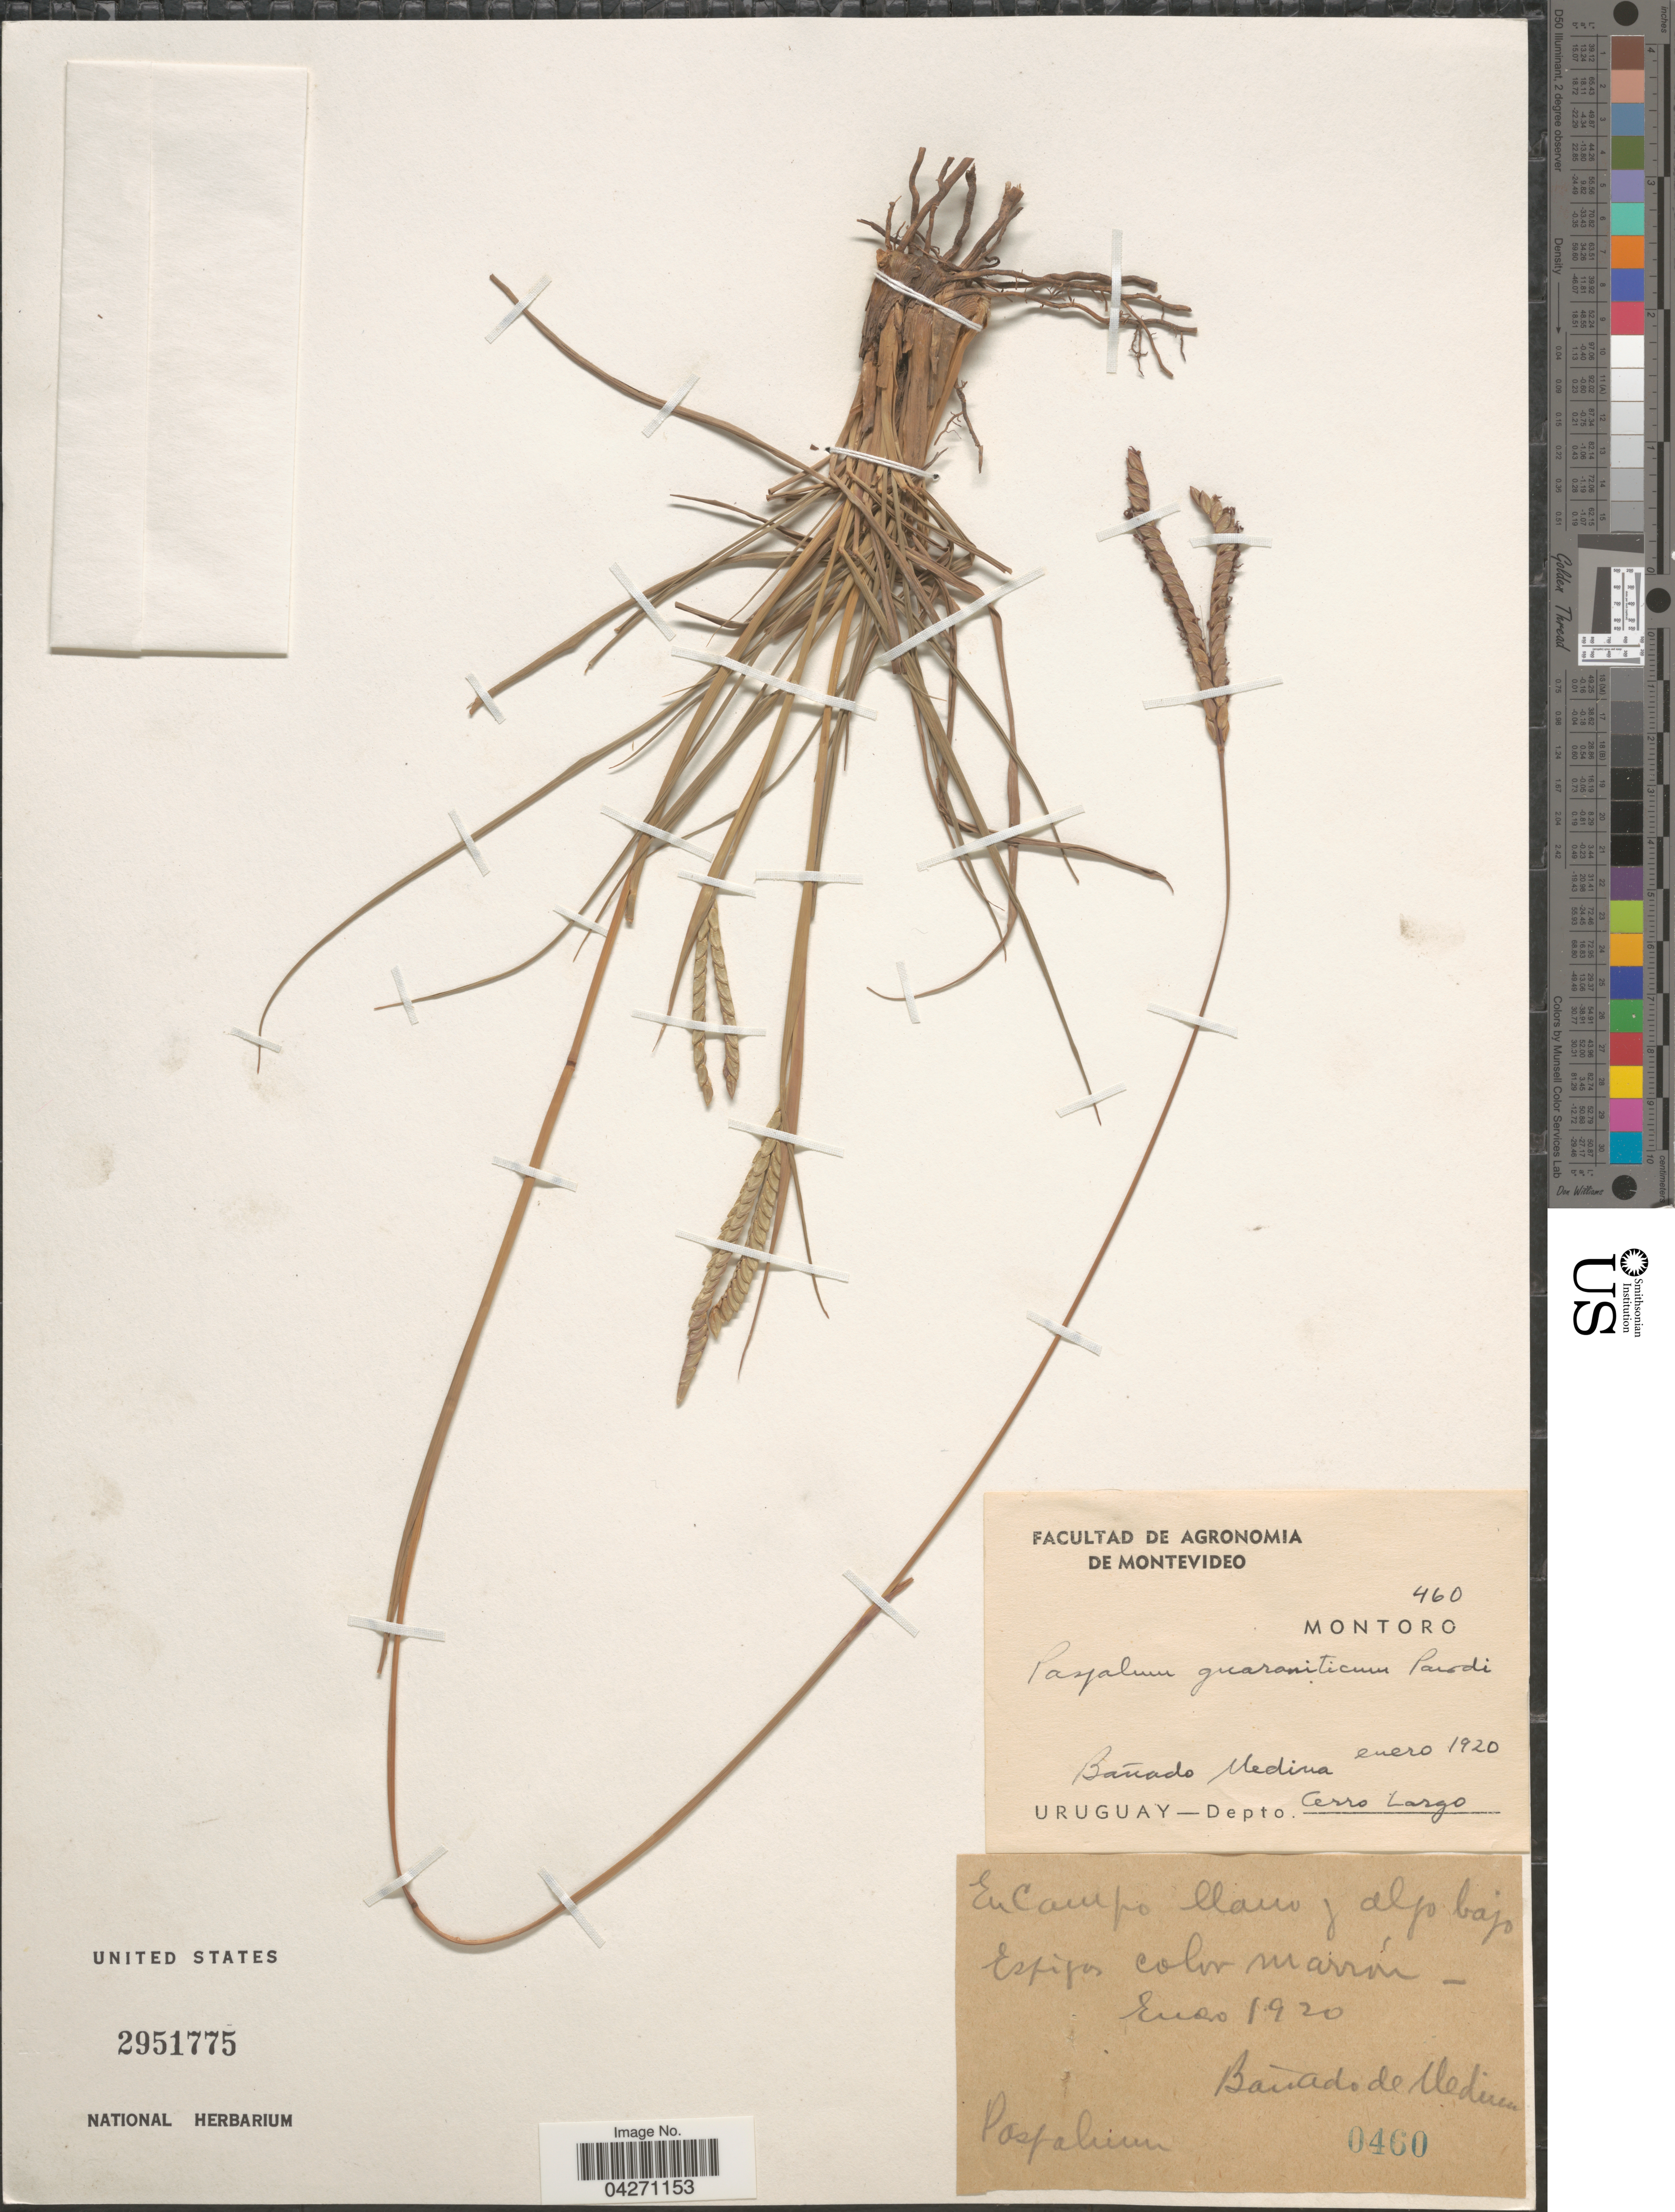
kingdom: Plantae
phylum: Tracheophyta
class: Liliopsida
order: Poales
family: Poaceae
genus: Paspalum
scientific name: Paspalum ionanthum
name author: Chase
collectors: Montoro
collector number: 460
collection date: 1920-01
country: Uruguay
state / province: Cerro Largo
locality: Depto. Cerro Largo. Bañado de Medina.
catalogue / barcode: US 2951775